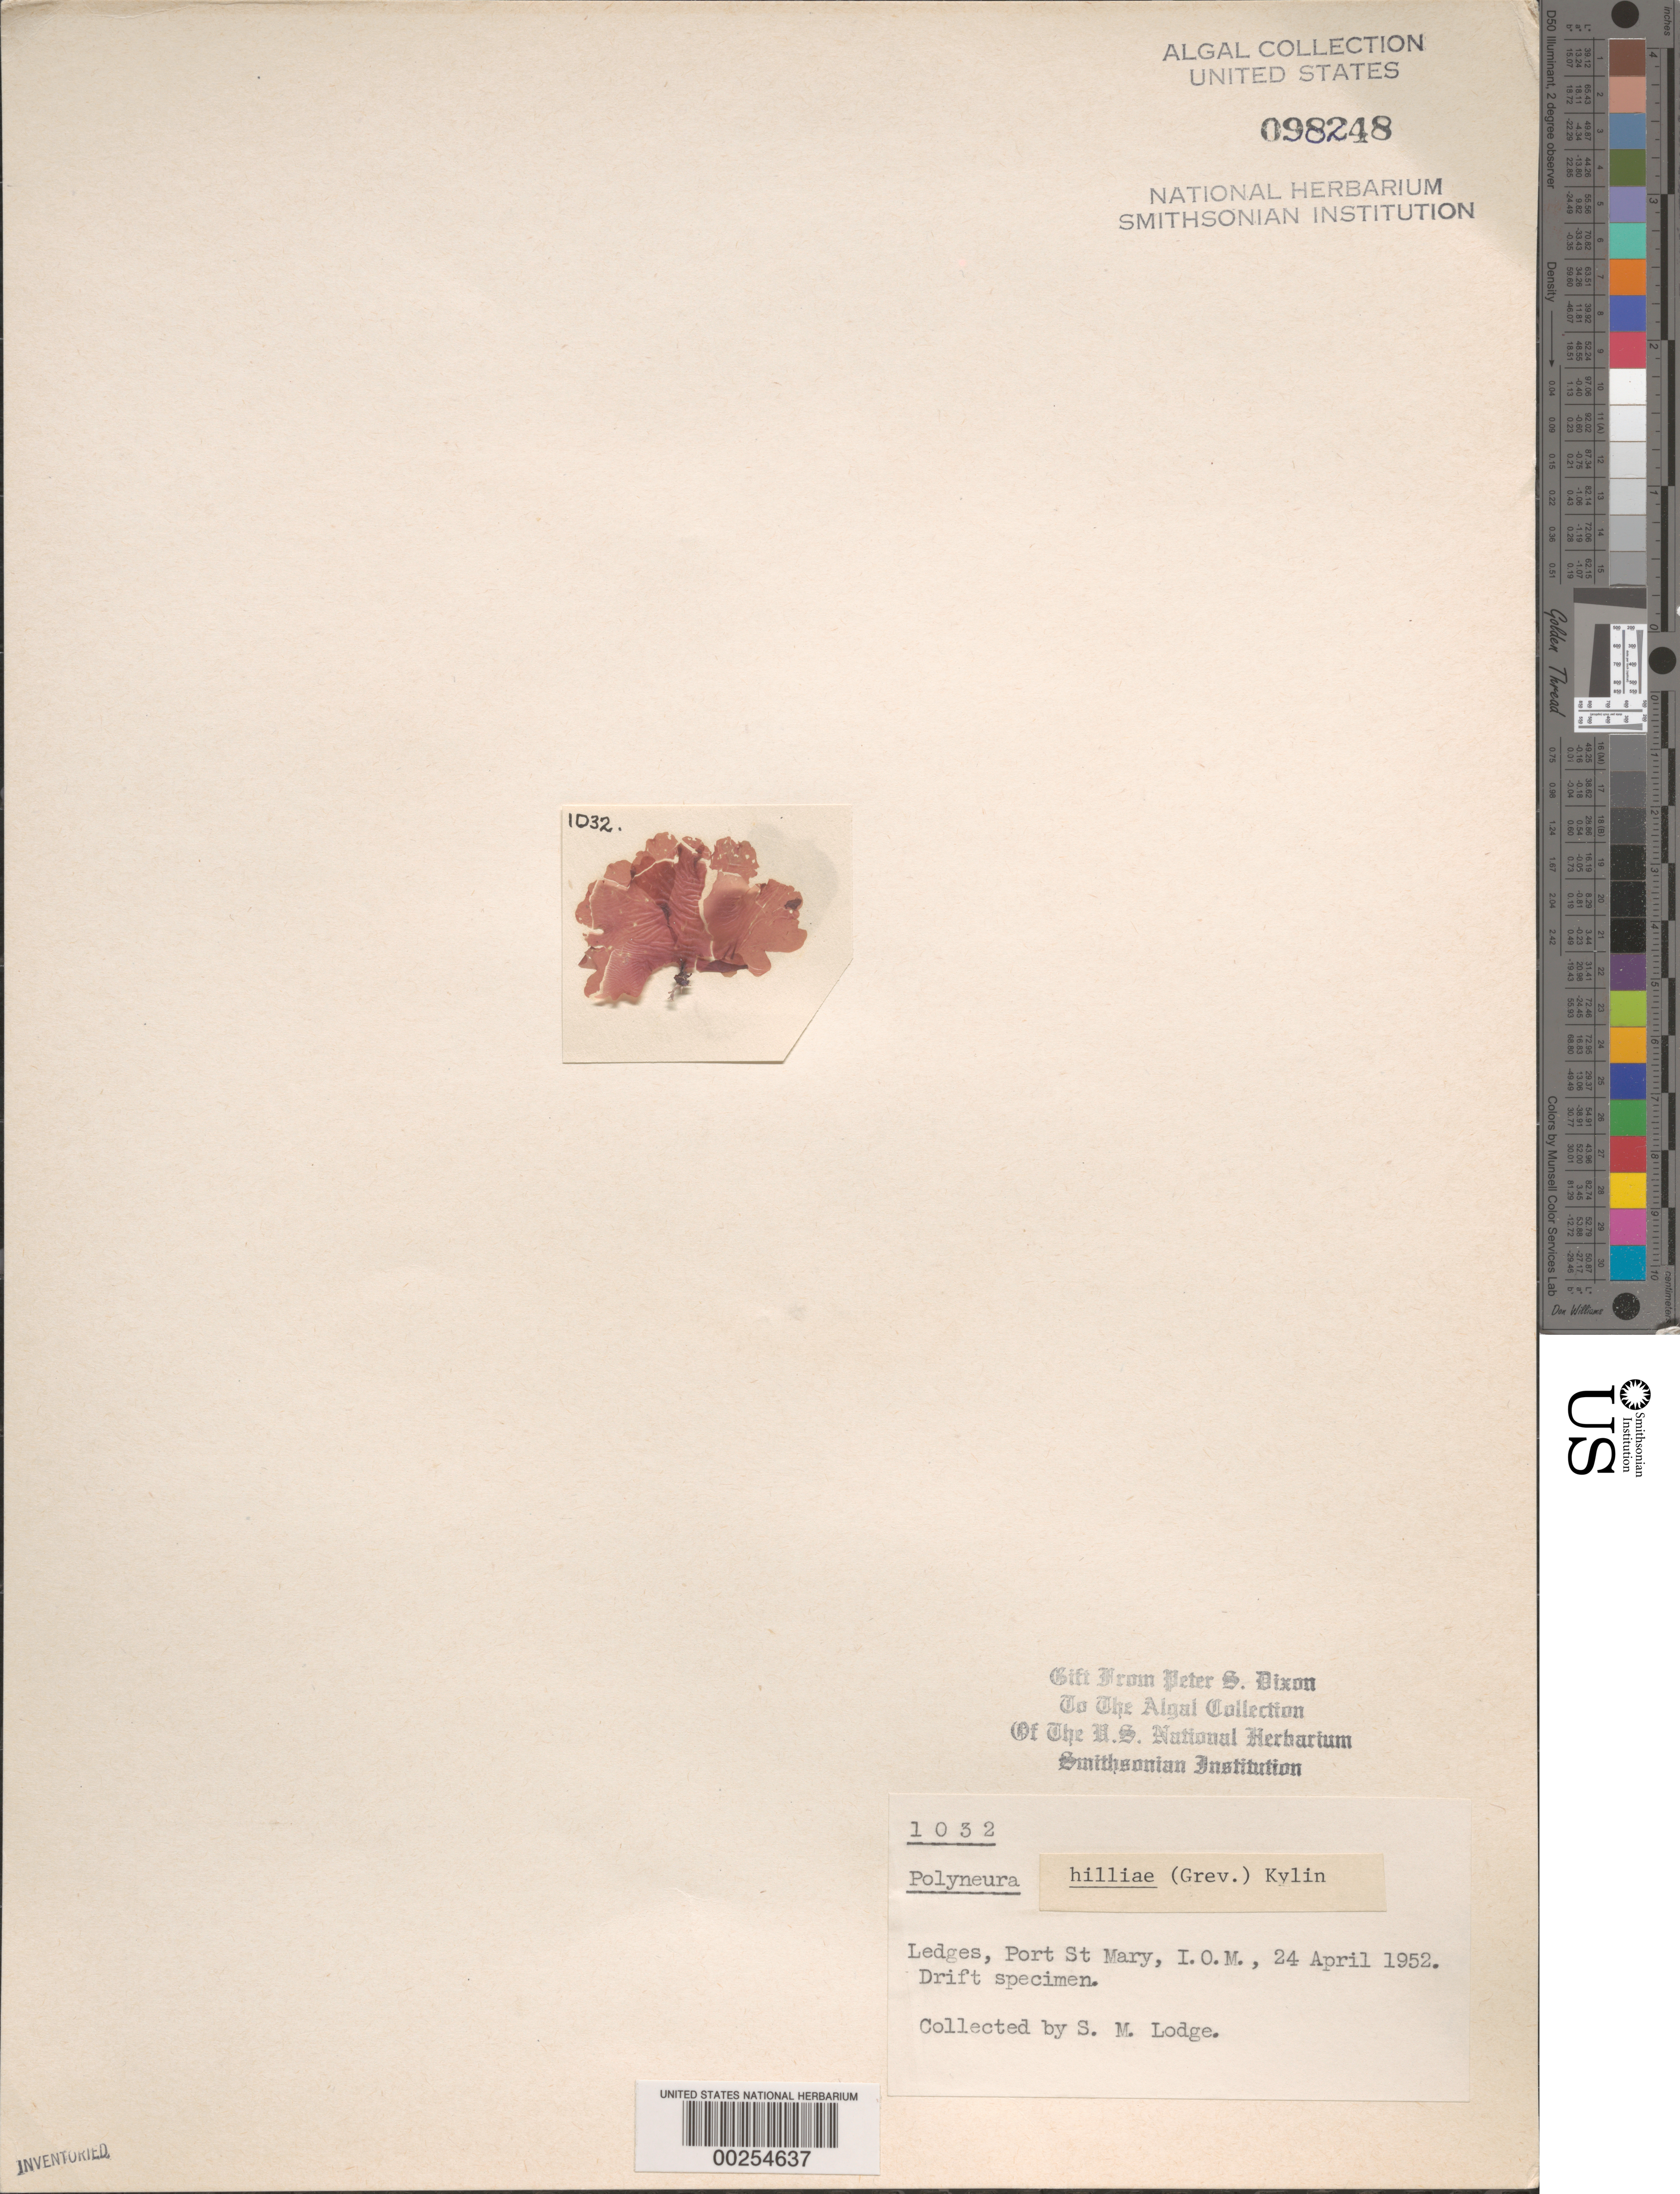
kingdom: Plantae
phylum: Rhodophyta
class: Florideophyceae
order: Ceramiales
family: Delesseriaceae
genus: Polyneura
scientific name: Polyneura bonnemaisonii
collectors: S. Lodge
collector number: PSD 1032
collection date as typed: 24 Apr 1952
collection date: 1952-04-24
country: United Kingdom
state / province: England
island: Isle of Man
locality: Ledges, Port St. Mary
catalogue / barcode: US 98248